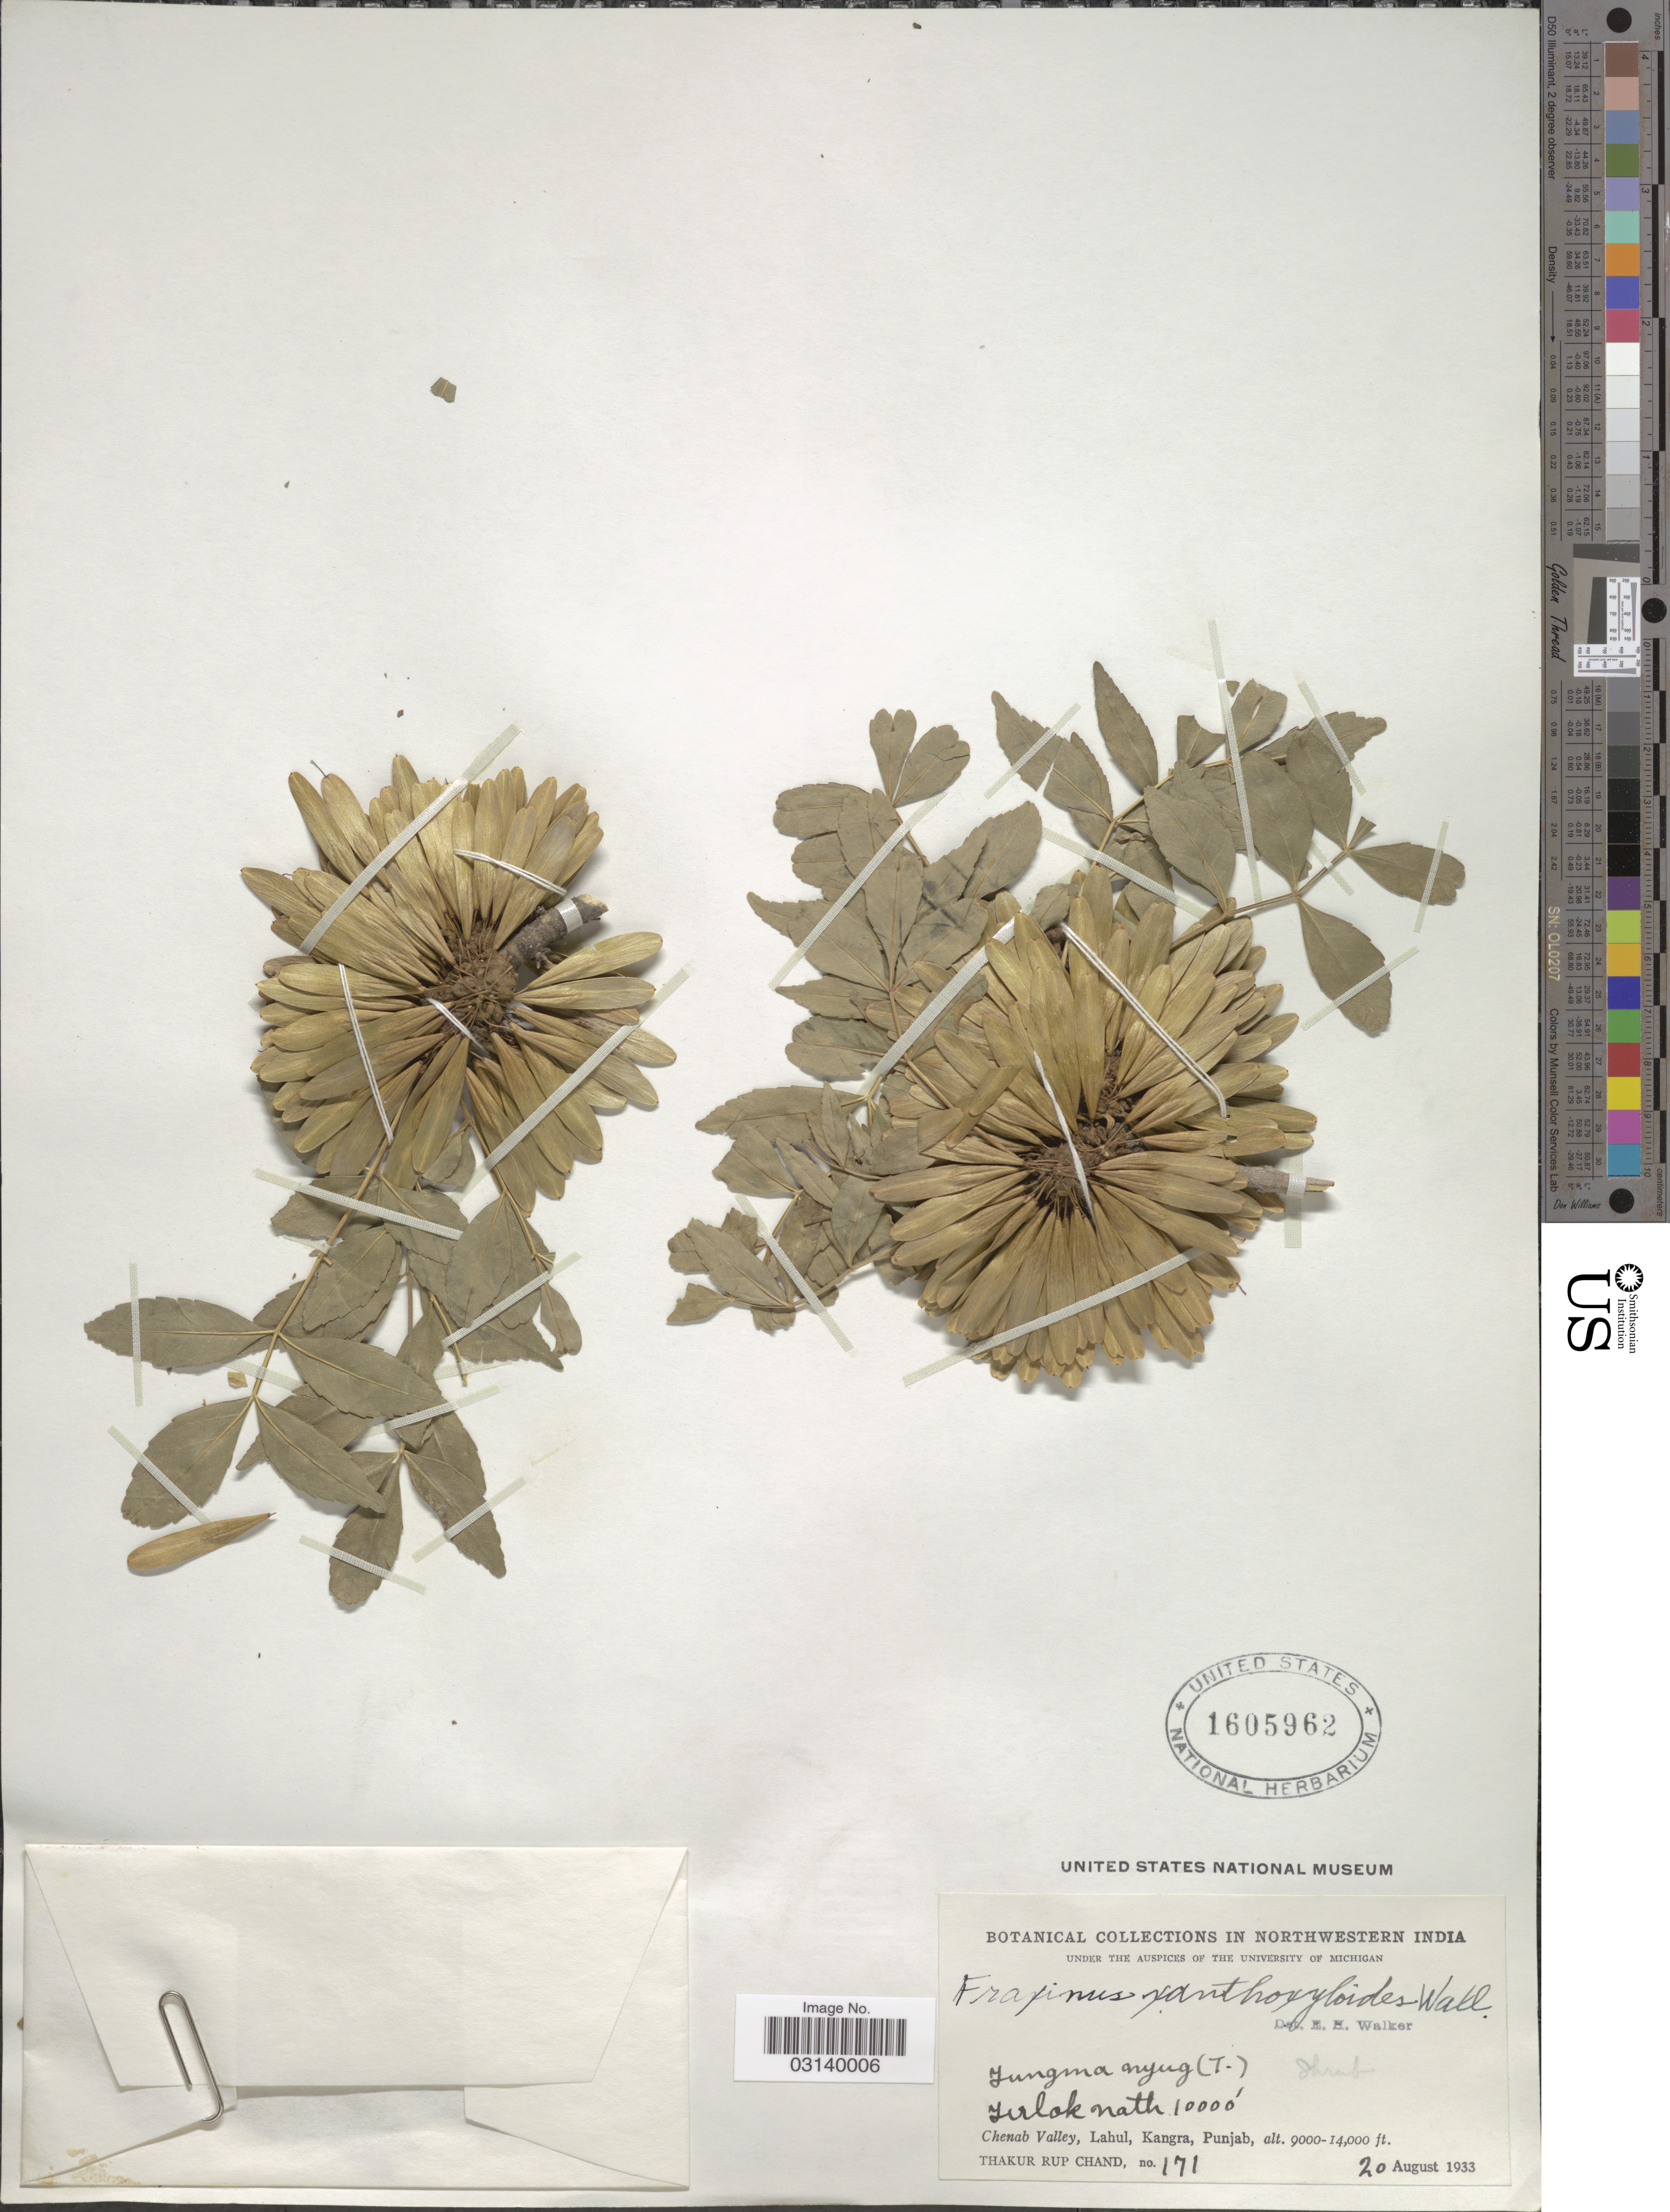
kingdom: Plantae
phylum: Tracheophyta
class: Magnoliopsida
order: Lamiales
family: Oleaceae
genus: Fraxinus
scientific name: Fraxinus xanthoxyloides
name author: (G. Don) Wall. ex A. DC.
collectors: T. R. Chand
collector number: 171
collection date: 1933-08-20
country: India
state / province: Punjab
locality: Northwestern India. Tirlok nath. Chenab Valley, Lahul, Kangra, Punjab.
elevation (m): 3048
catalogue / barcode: US 1605962